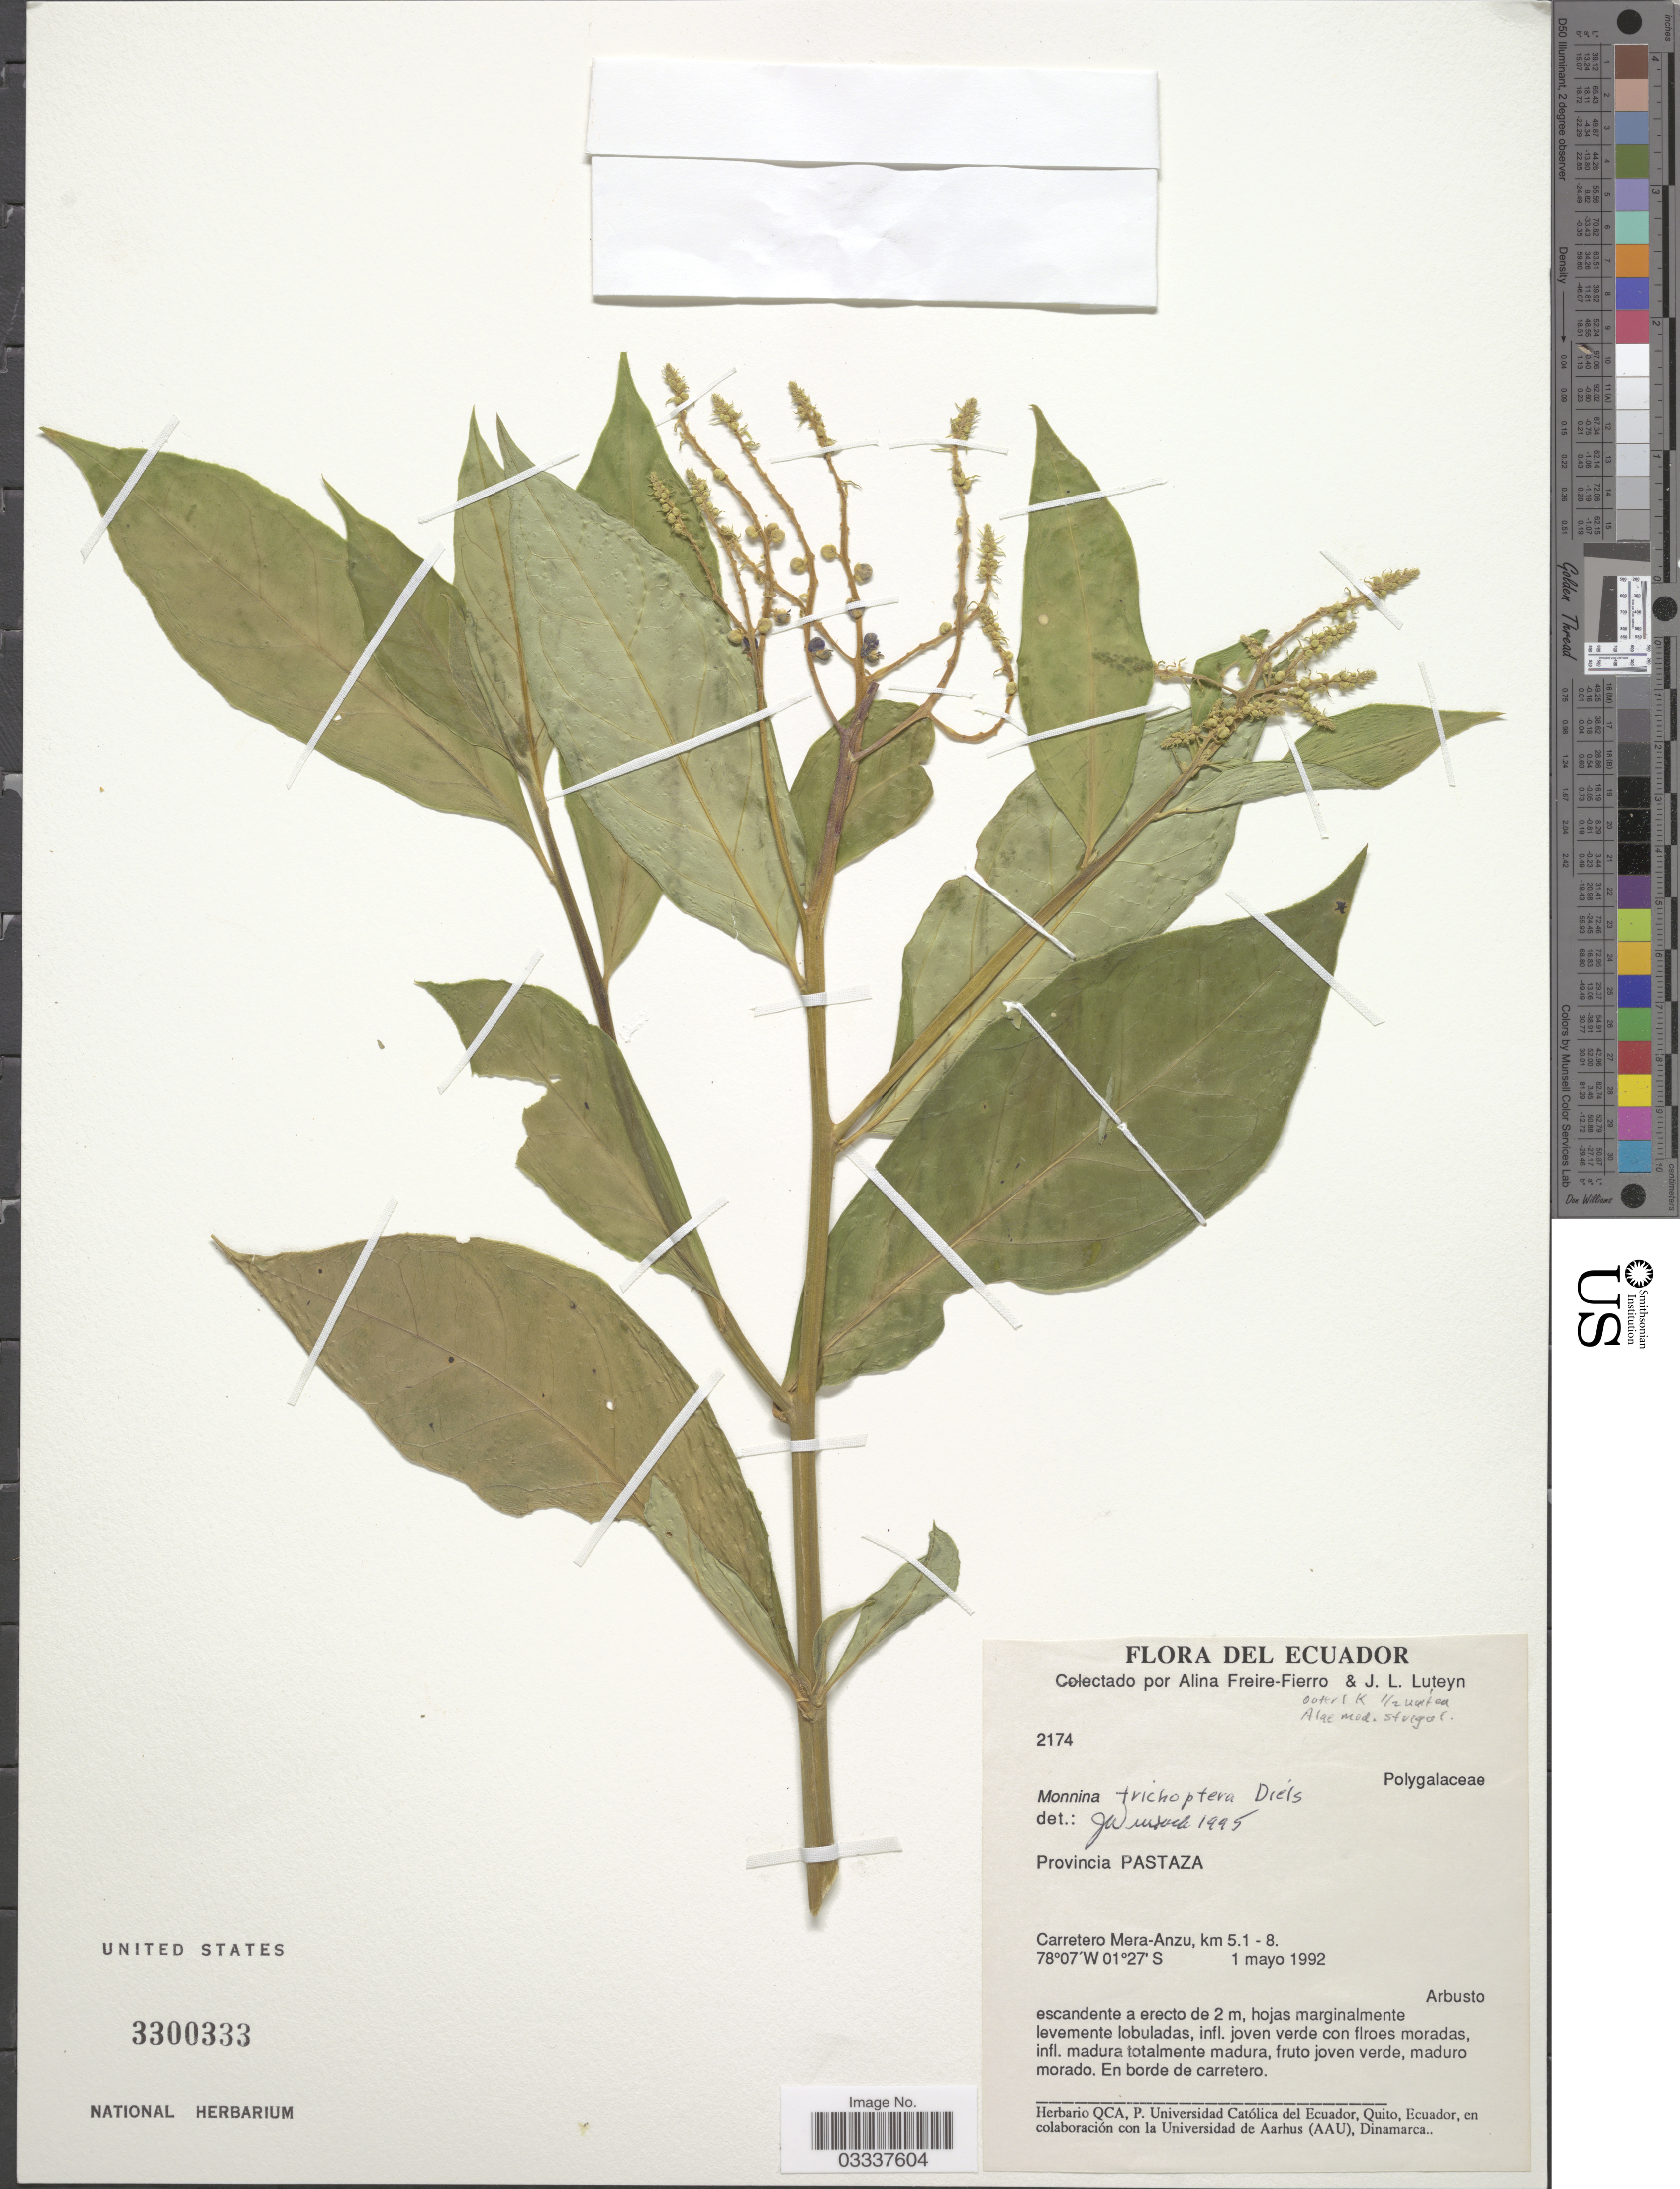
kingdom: Plantae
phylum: Tracheophyta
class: Magnoliopsida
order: Fabales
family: Polygalaceae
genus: Monnina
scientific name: Monnina marginata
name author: C. Presl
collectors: A. Freire-Fierro & J. Luteyn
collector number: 2174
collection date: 1992-05-01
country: Ecuador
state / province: Pastaza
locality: Carretero Mera-Anzu, km 5.1-8.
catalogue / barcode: US 3300333